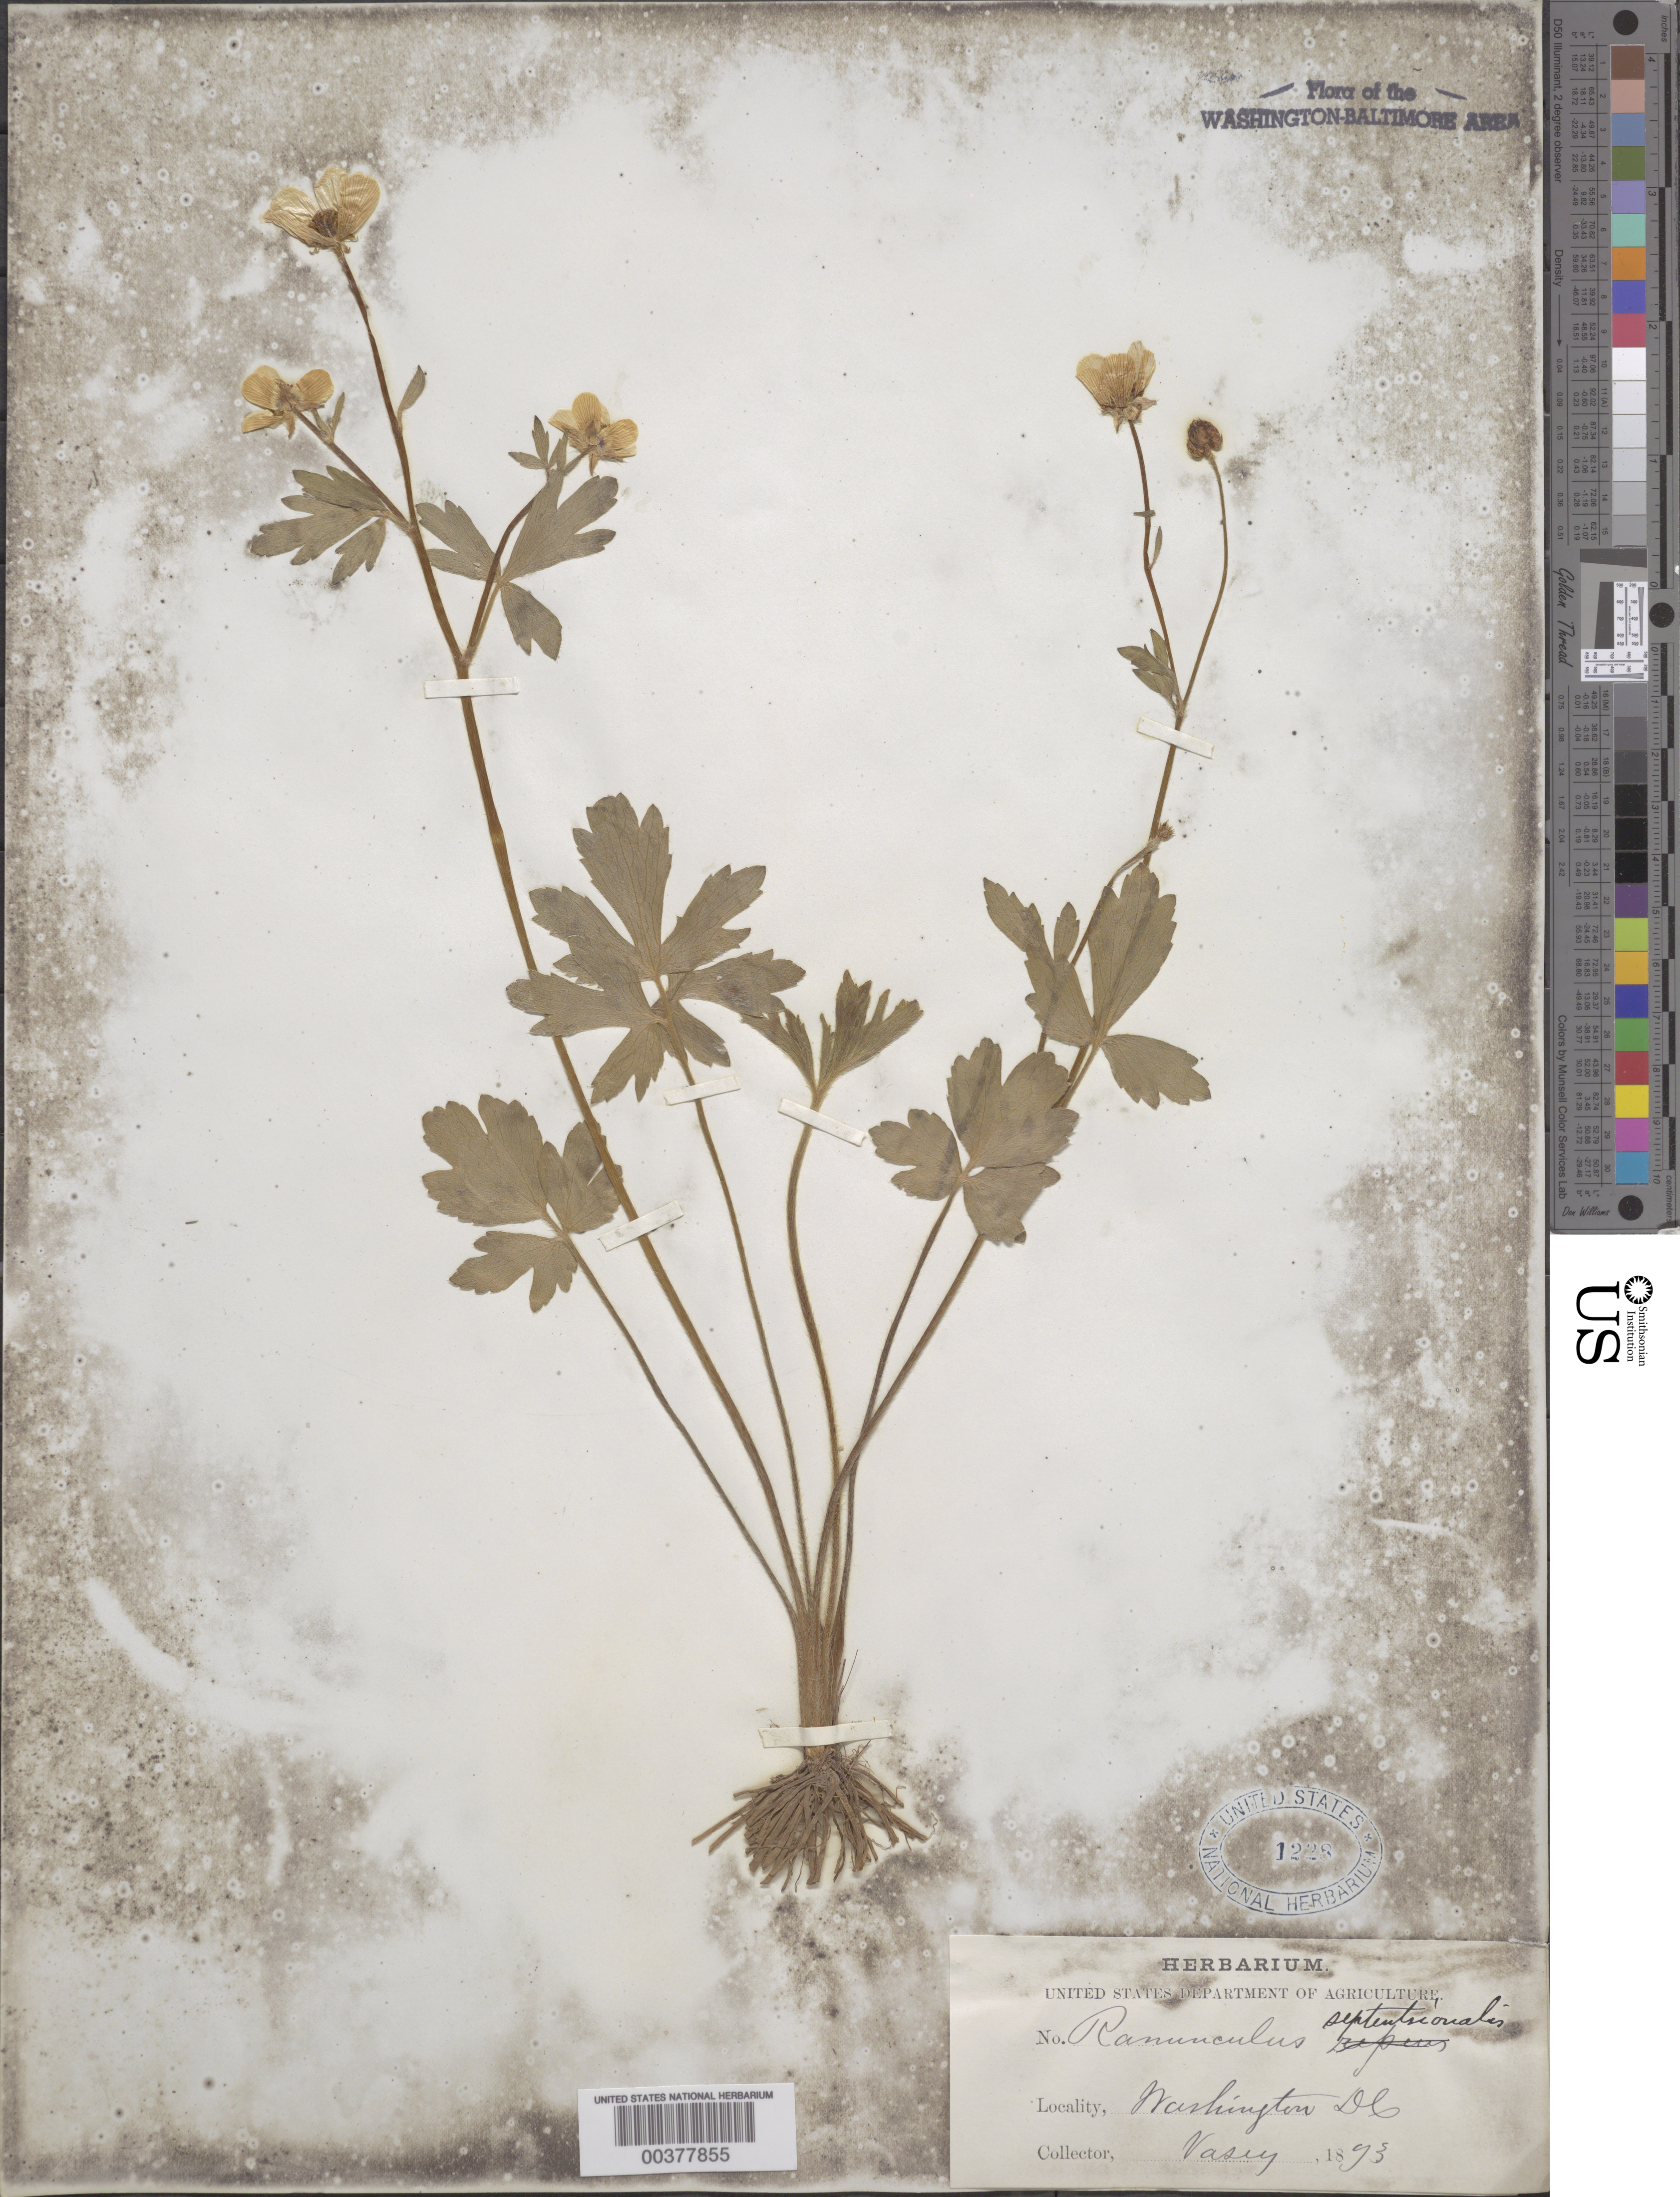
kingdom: Plantae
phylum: Tracheophyta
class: Magnoliopsida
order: Ranunculales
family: Ranunculaceae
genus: Ranunculus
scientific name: Ranunculus hispidus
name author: Michx.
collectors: G. R. Vasey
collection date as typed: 1873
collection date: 1873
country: United States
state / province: District of Columbia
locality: Washington DC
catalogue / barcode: US 1228